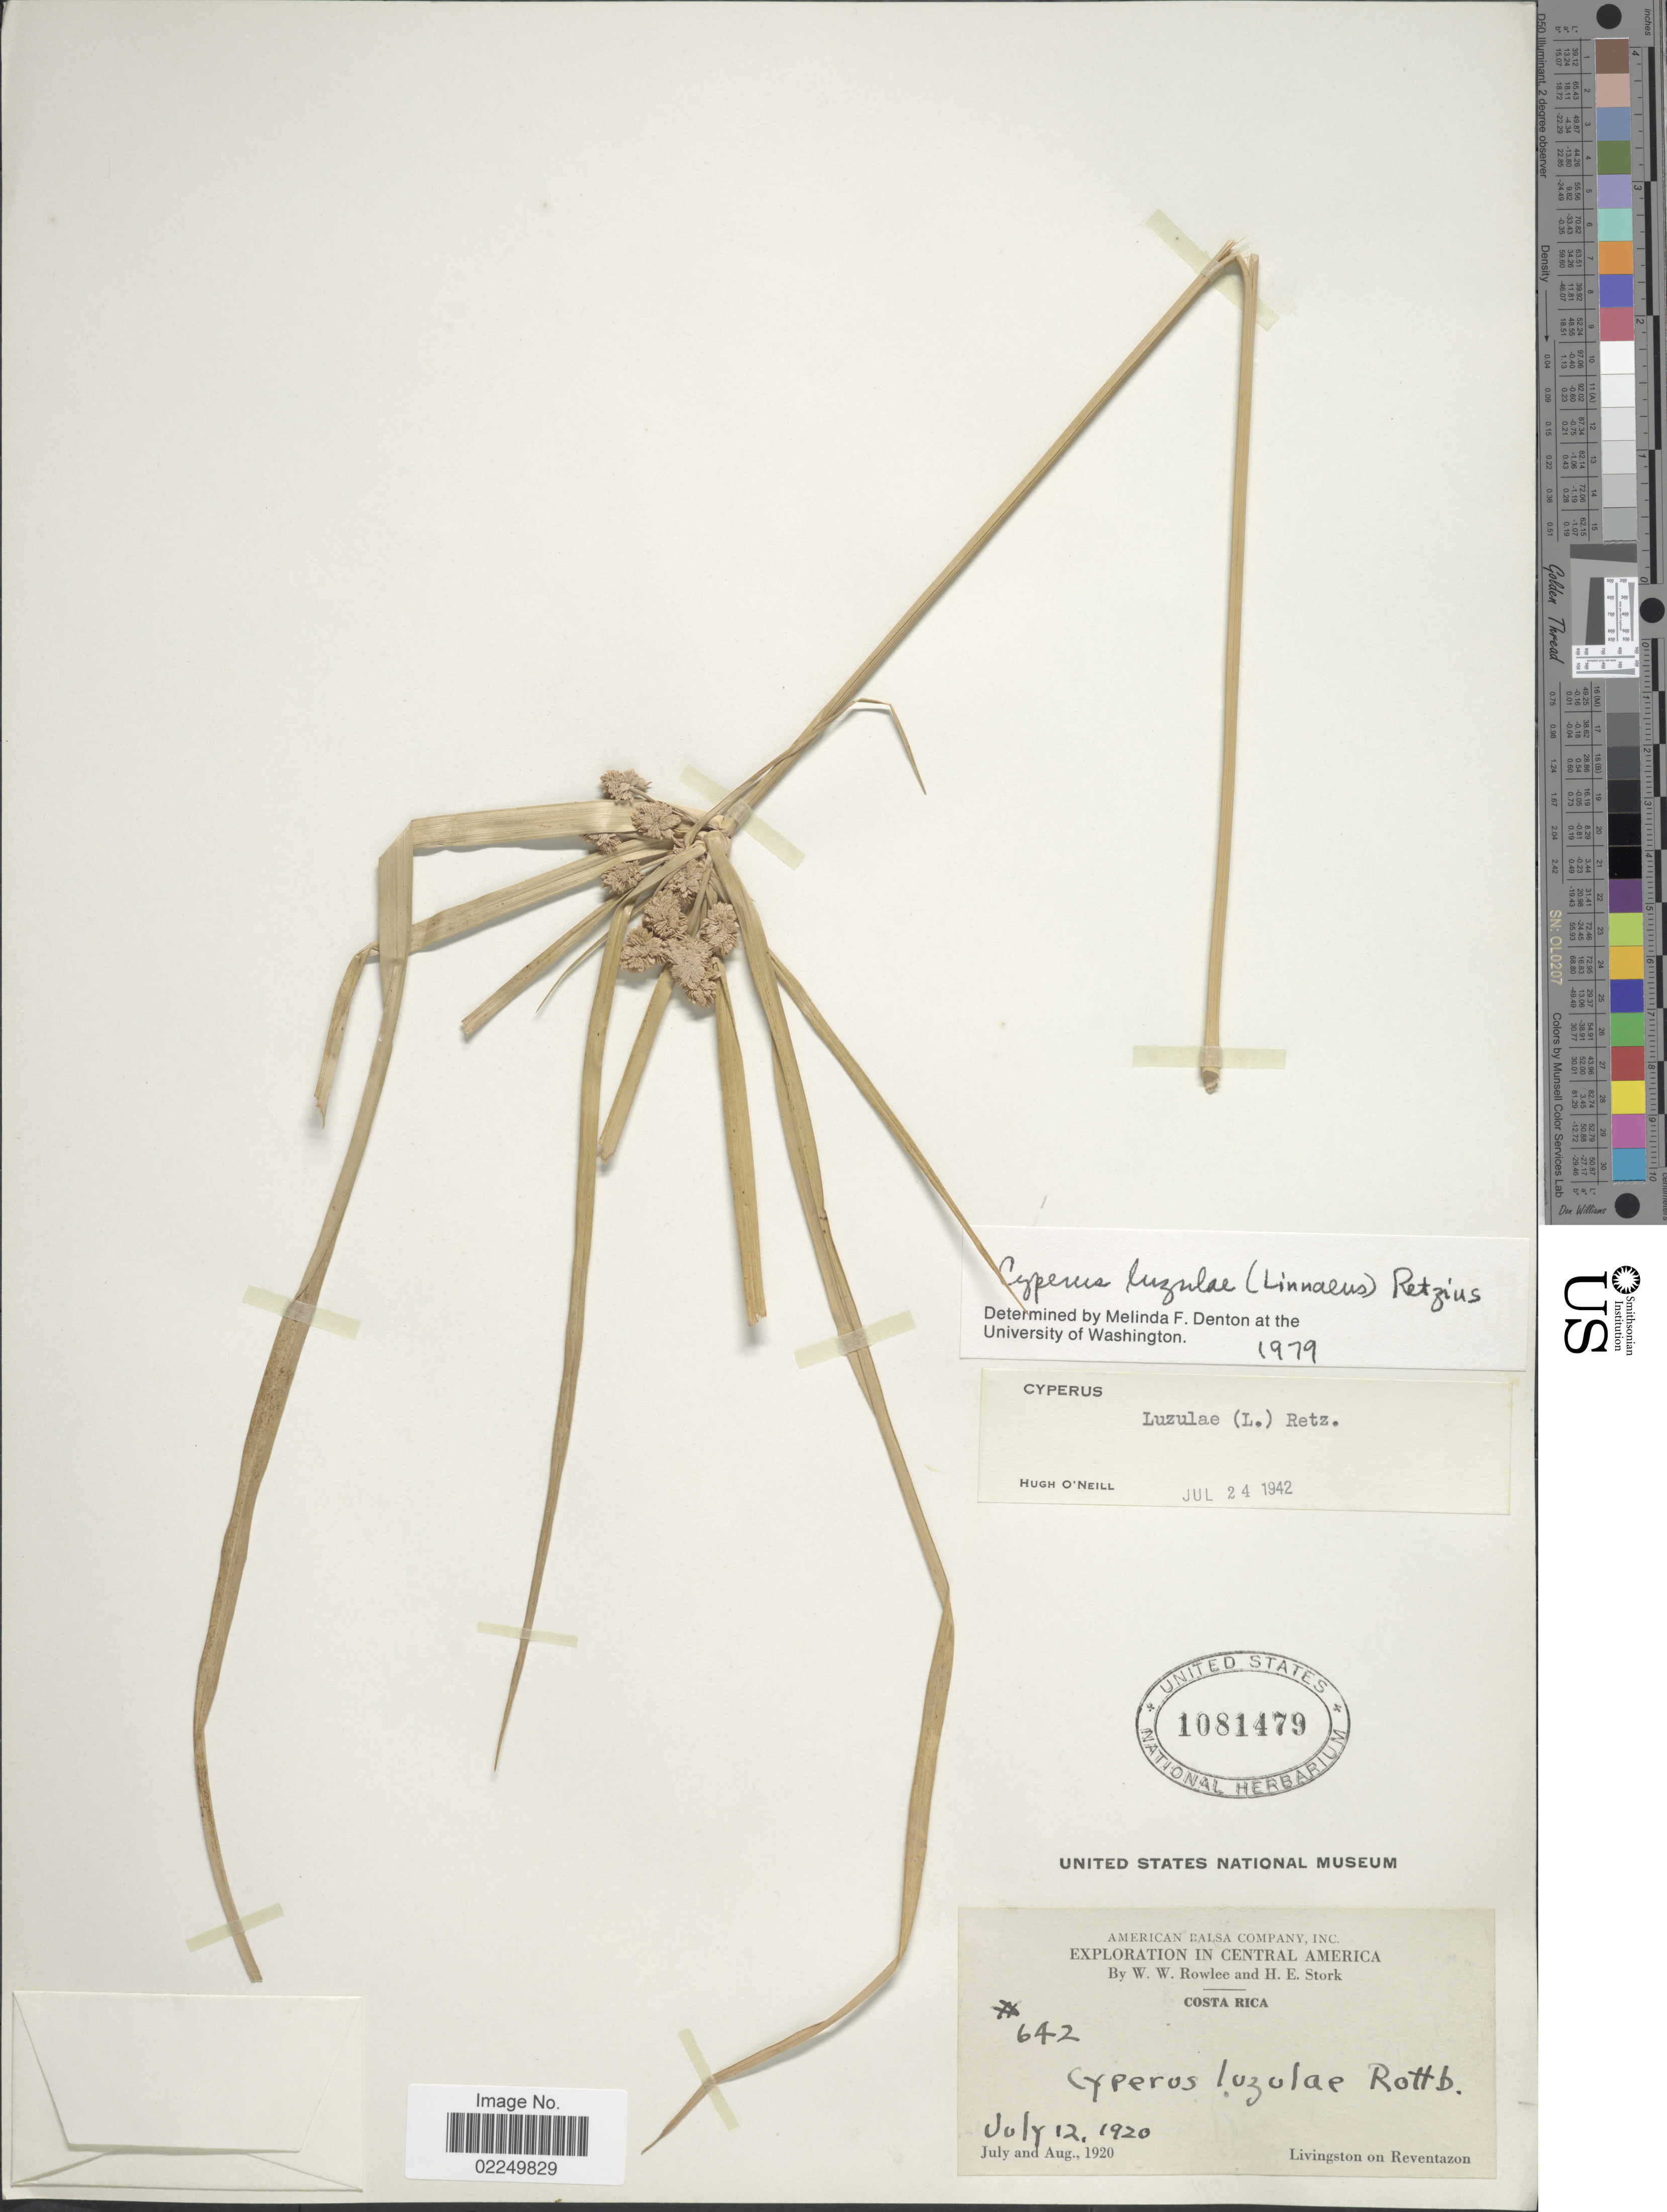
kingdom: Plantae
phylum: Tracheophyta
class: Liliopsida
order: Poales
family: Cyperaceae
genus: Cyperus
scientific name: Cyperus luzulae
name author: (L.) Rottb. ex Retz.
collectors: W. W. Rowlee & H. E. Stork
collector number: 642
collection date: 1920-07-12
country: Costa Rica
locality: Livington on Reventazon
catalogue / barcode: US 1081479